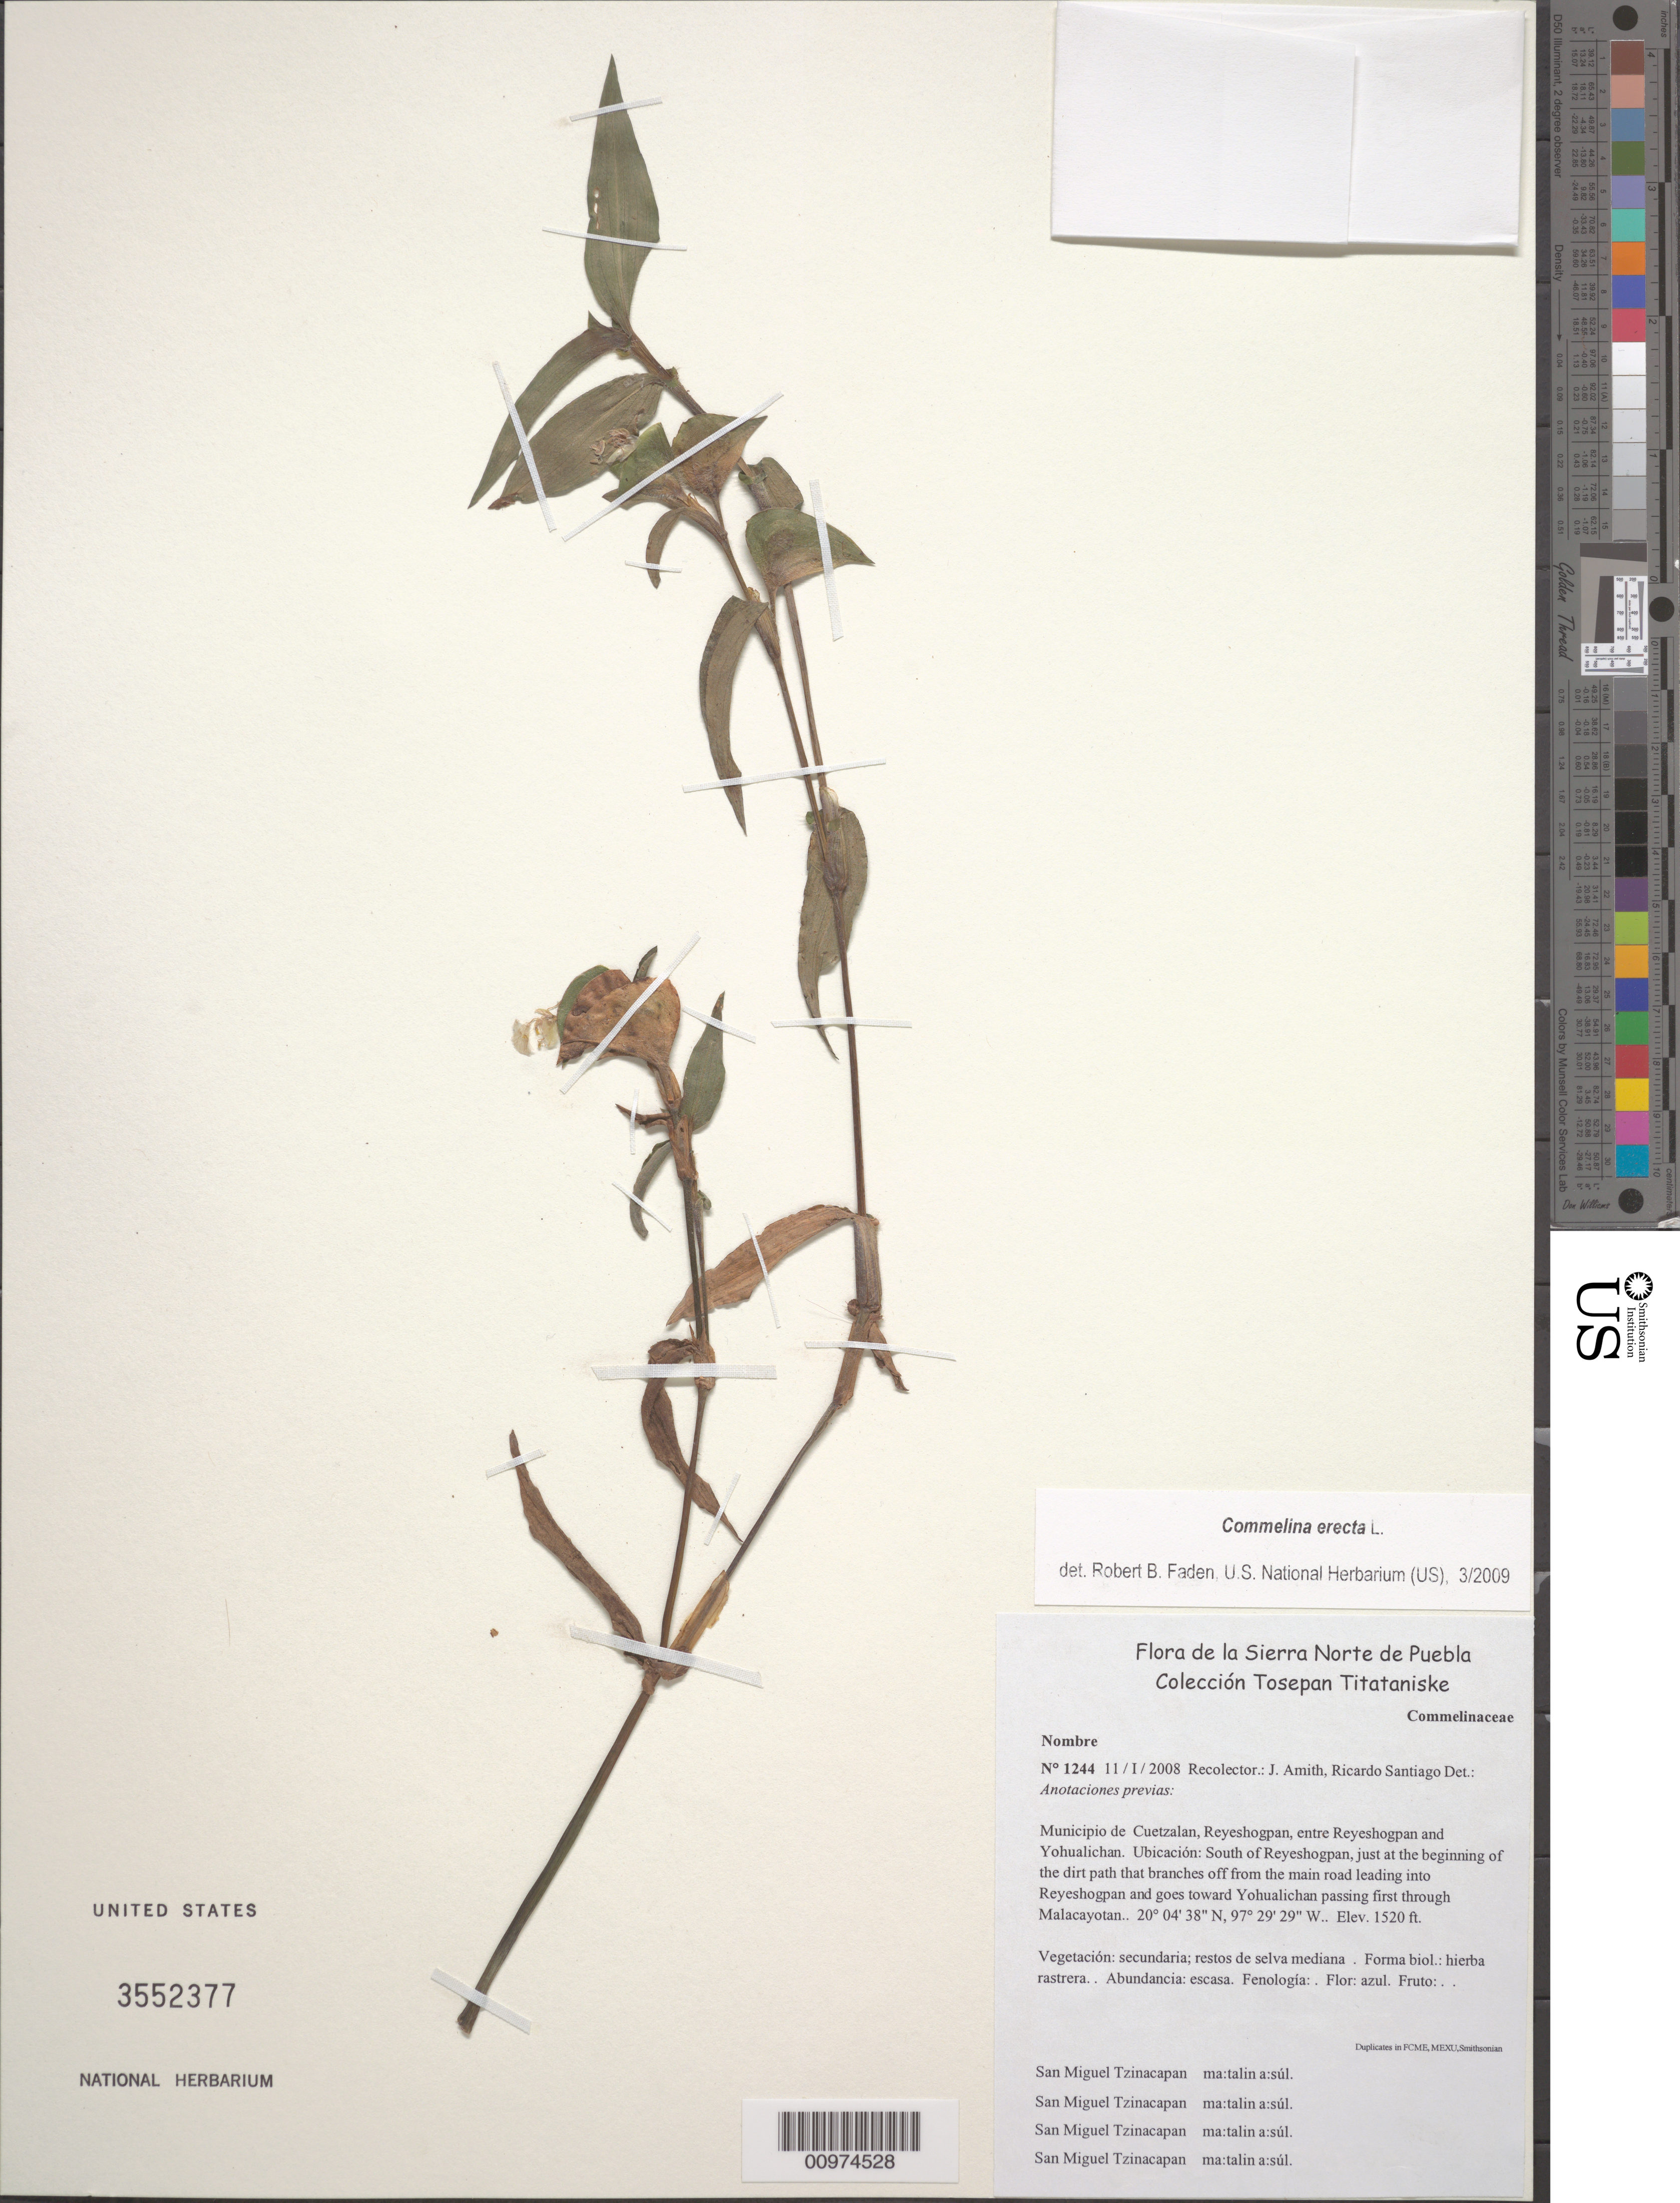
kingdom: Plantae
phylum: Tracheophyta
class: Liliopsida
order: Commelinales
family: Commelinaceae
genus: Commelina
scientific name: Commelina erecta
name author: L.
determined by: Faden, Robert B., (US), Smithsonian Institution - National Museum of Natural History (UNITED STATES)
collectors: J. D. Amith & R. Santiago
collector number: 1244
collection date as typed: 11 Jan 2008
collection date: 2008-01-11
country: Mexico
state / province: Puebla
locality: Municipio de Cuetzalan, Reyeshogpan, entre Reyeshogpan and Yohualichan.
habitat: Vegetacion: secundaria; restos de selva mediana.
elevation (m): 463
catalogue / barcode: US 3552377